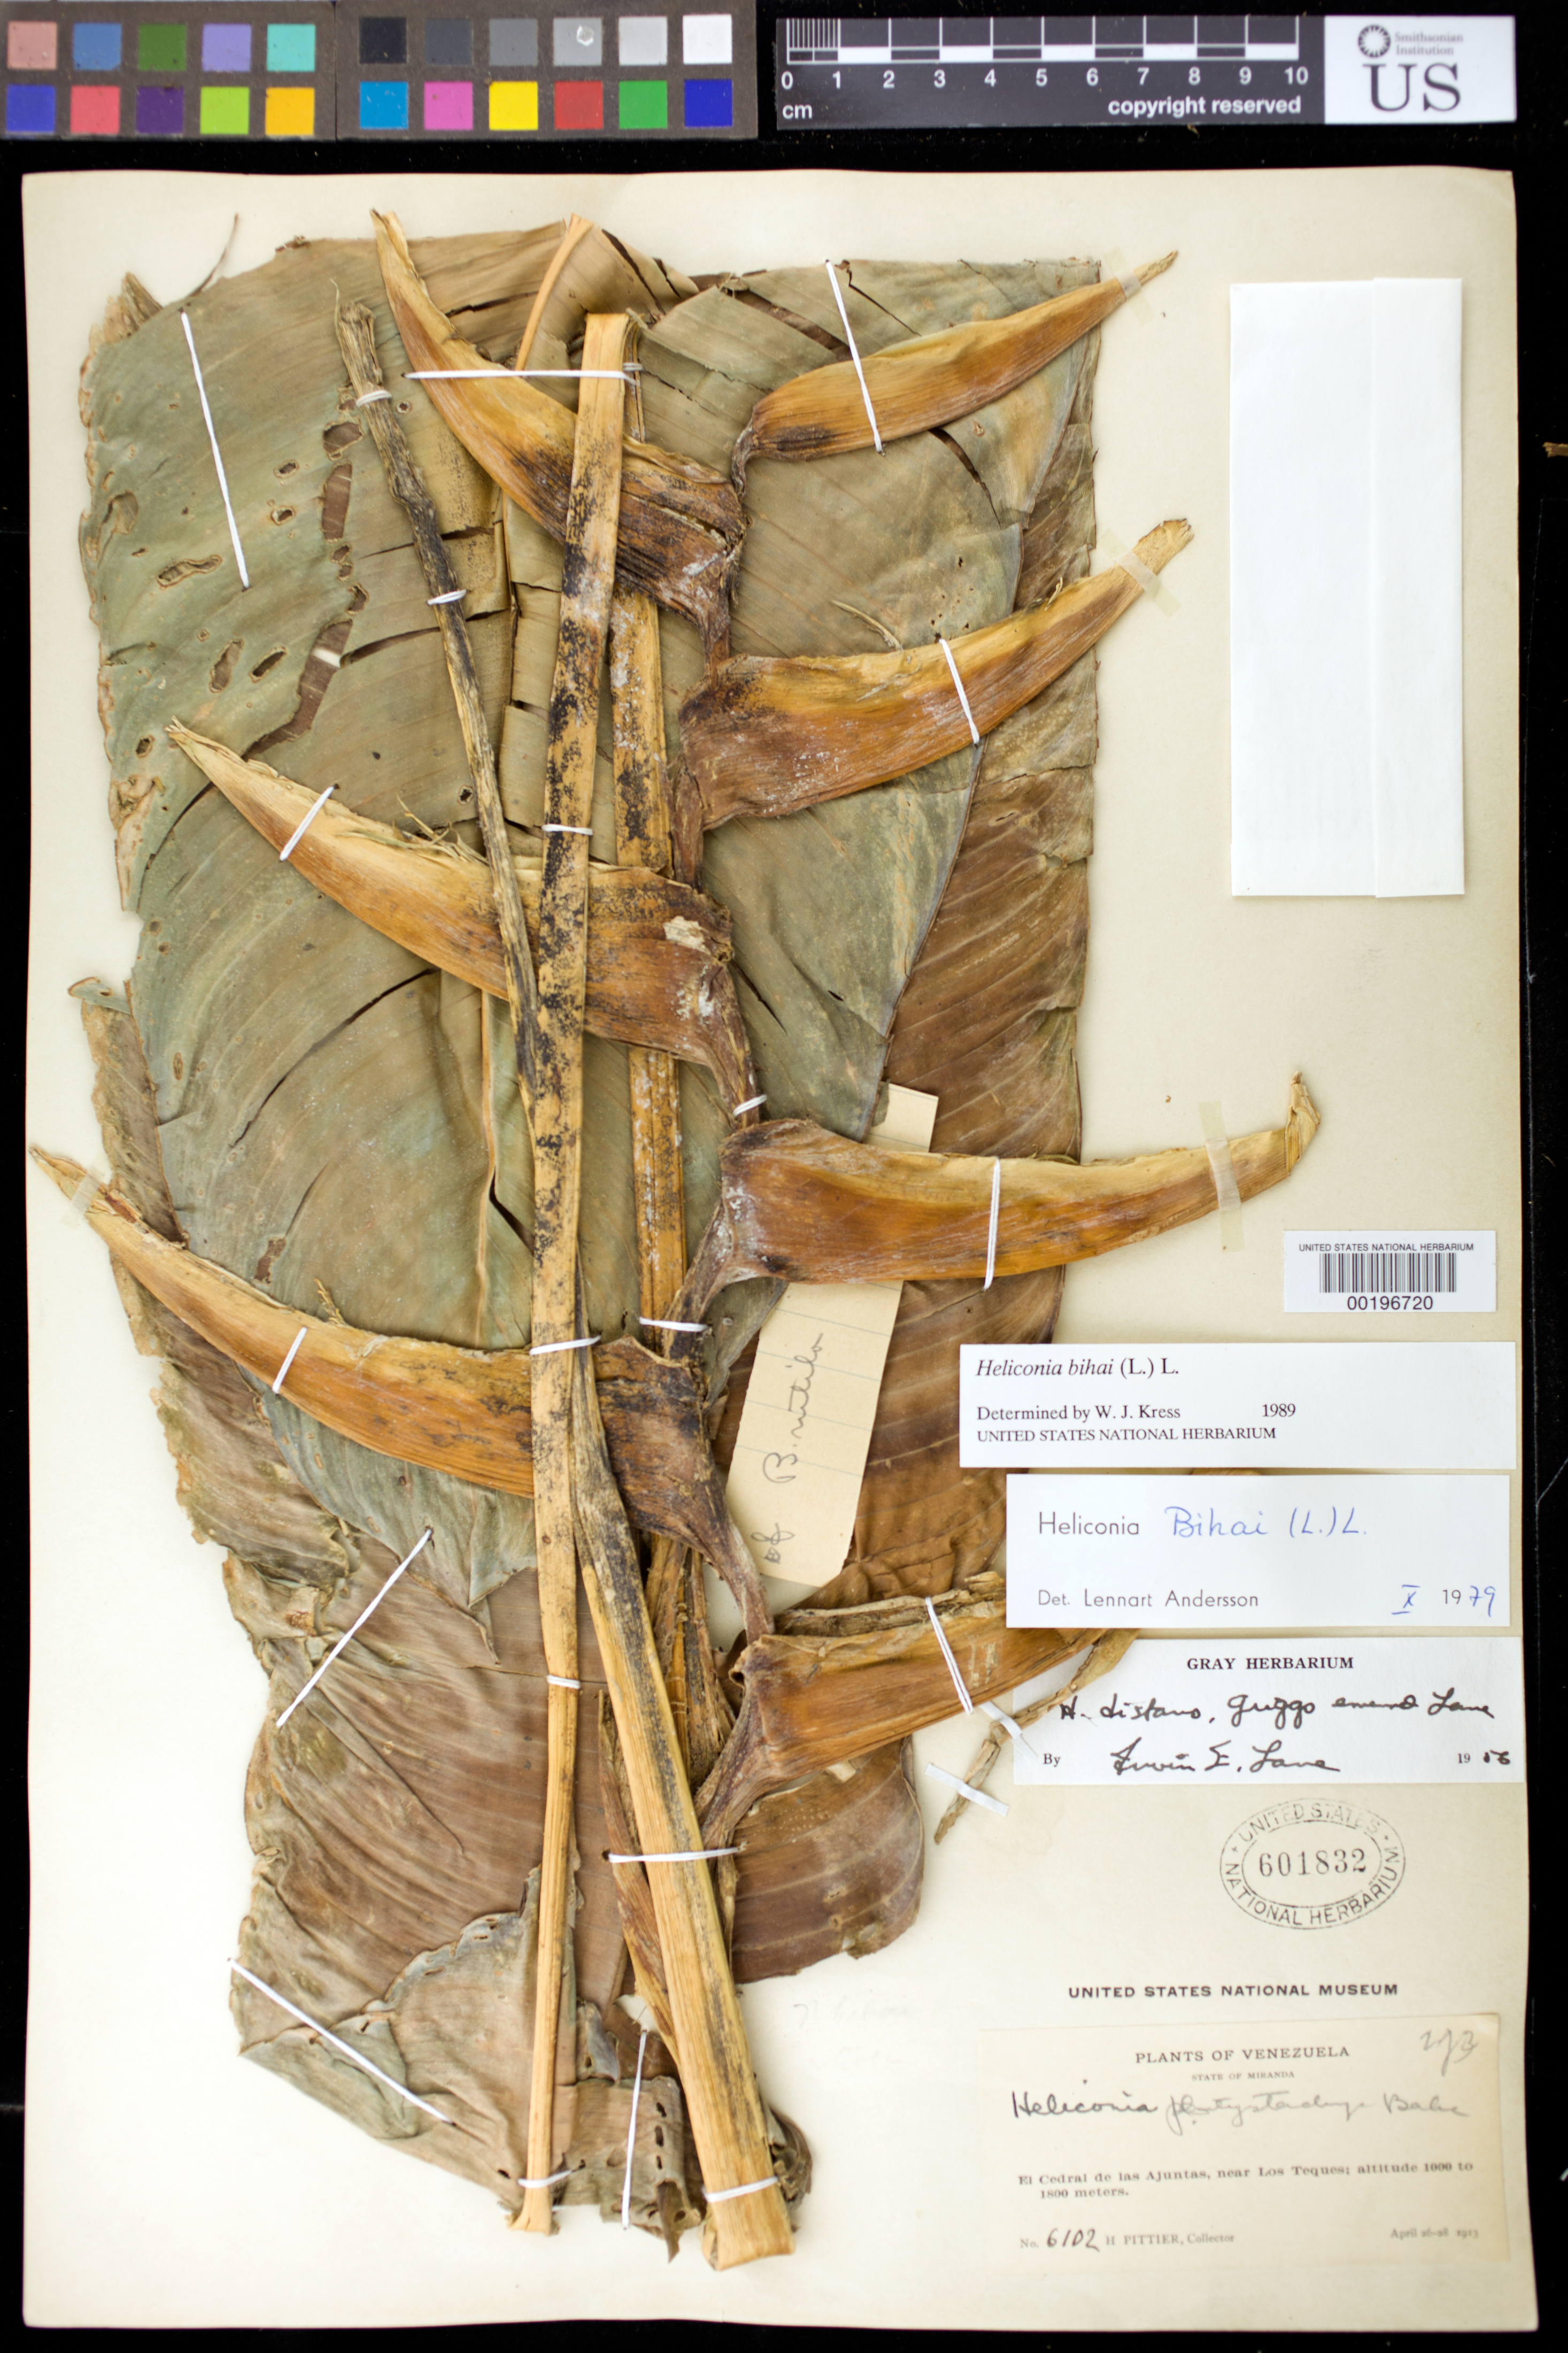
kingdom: Plantae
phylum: Tracheophyta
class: Liliopsida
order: Zingiberales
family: Heliconiaceae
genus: Heliconia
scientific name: Heliconia bihai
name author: (L.) L.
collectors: H. F. Pittier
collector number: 6102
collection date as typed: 26 Apr 1913 to 28 Apr 1913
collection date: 1913-04-26/1913-04-28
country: Venezuela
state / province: Miranda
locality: El cedral de las ajuntas, near los teques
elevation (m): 1000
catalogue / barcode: US 601832